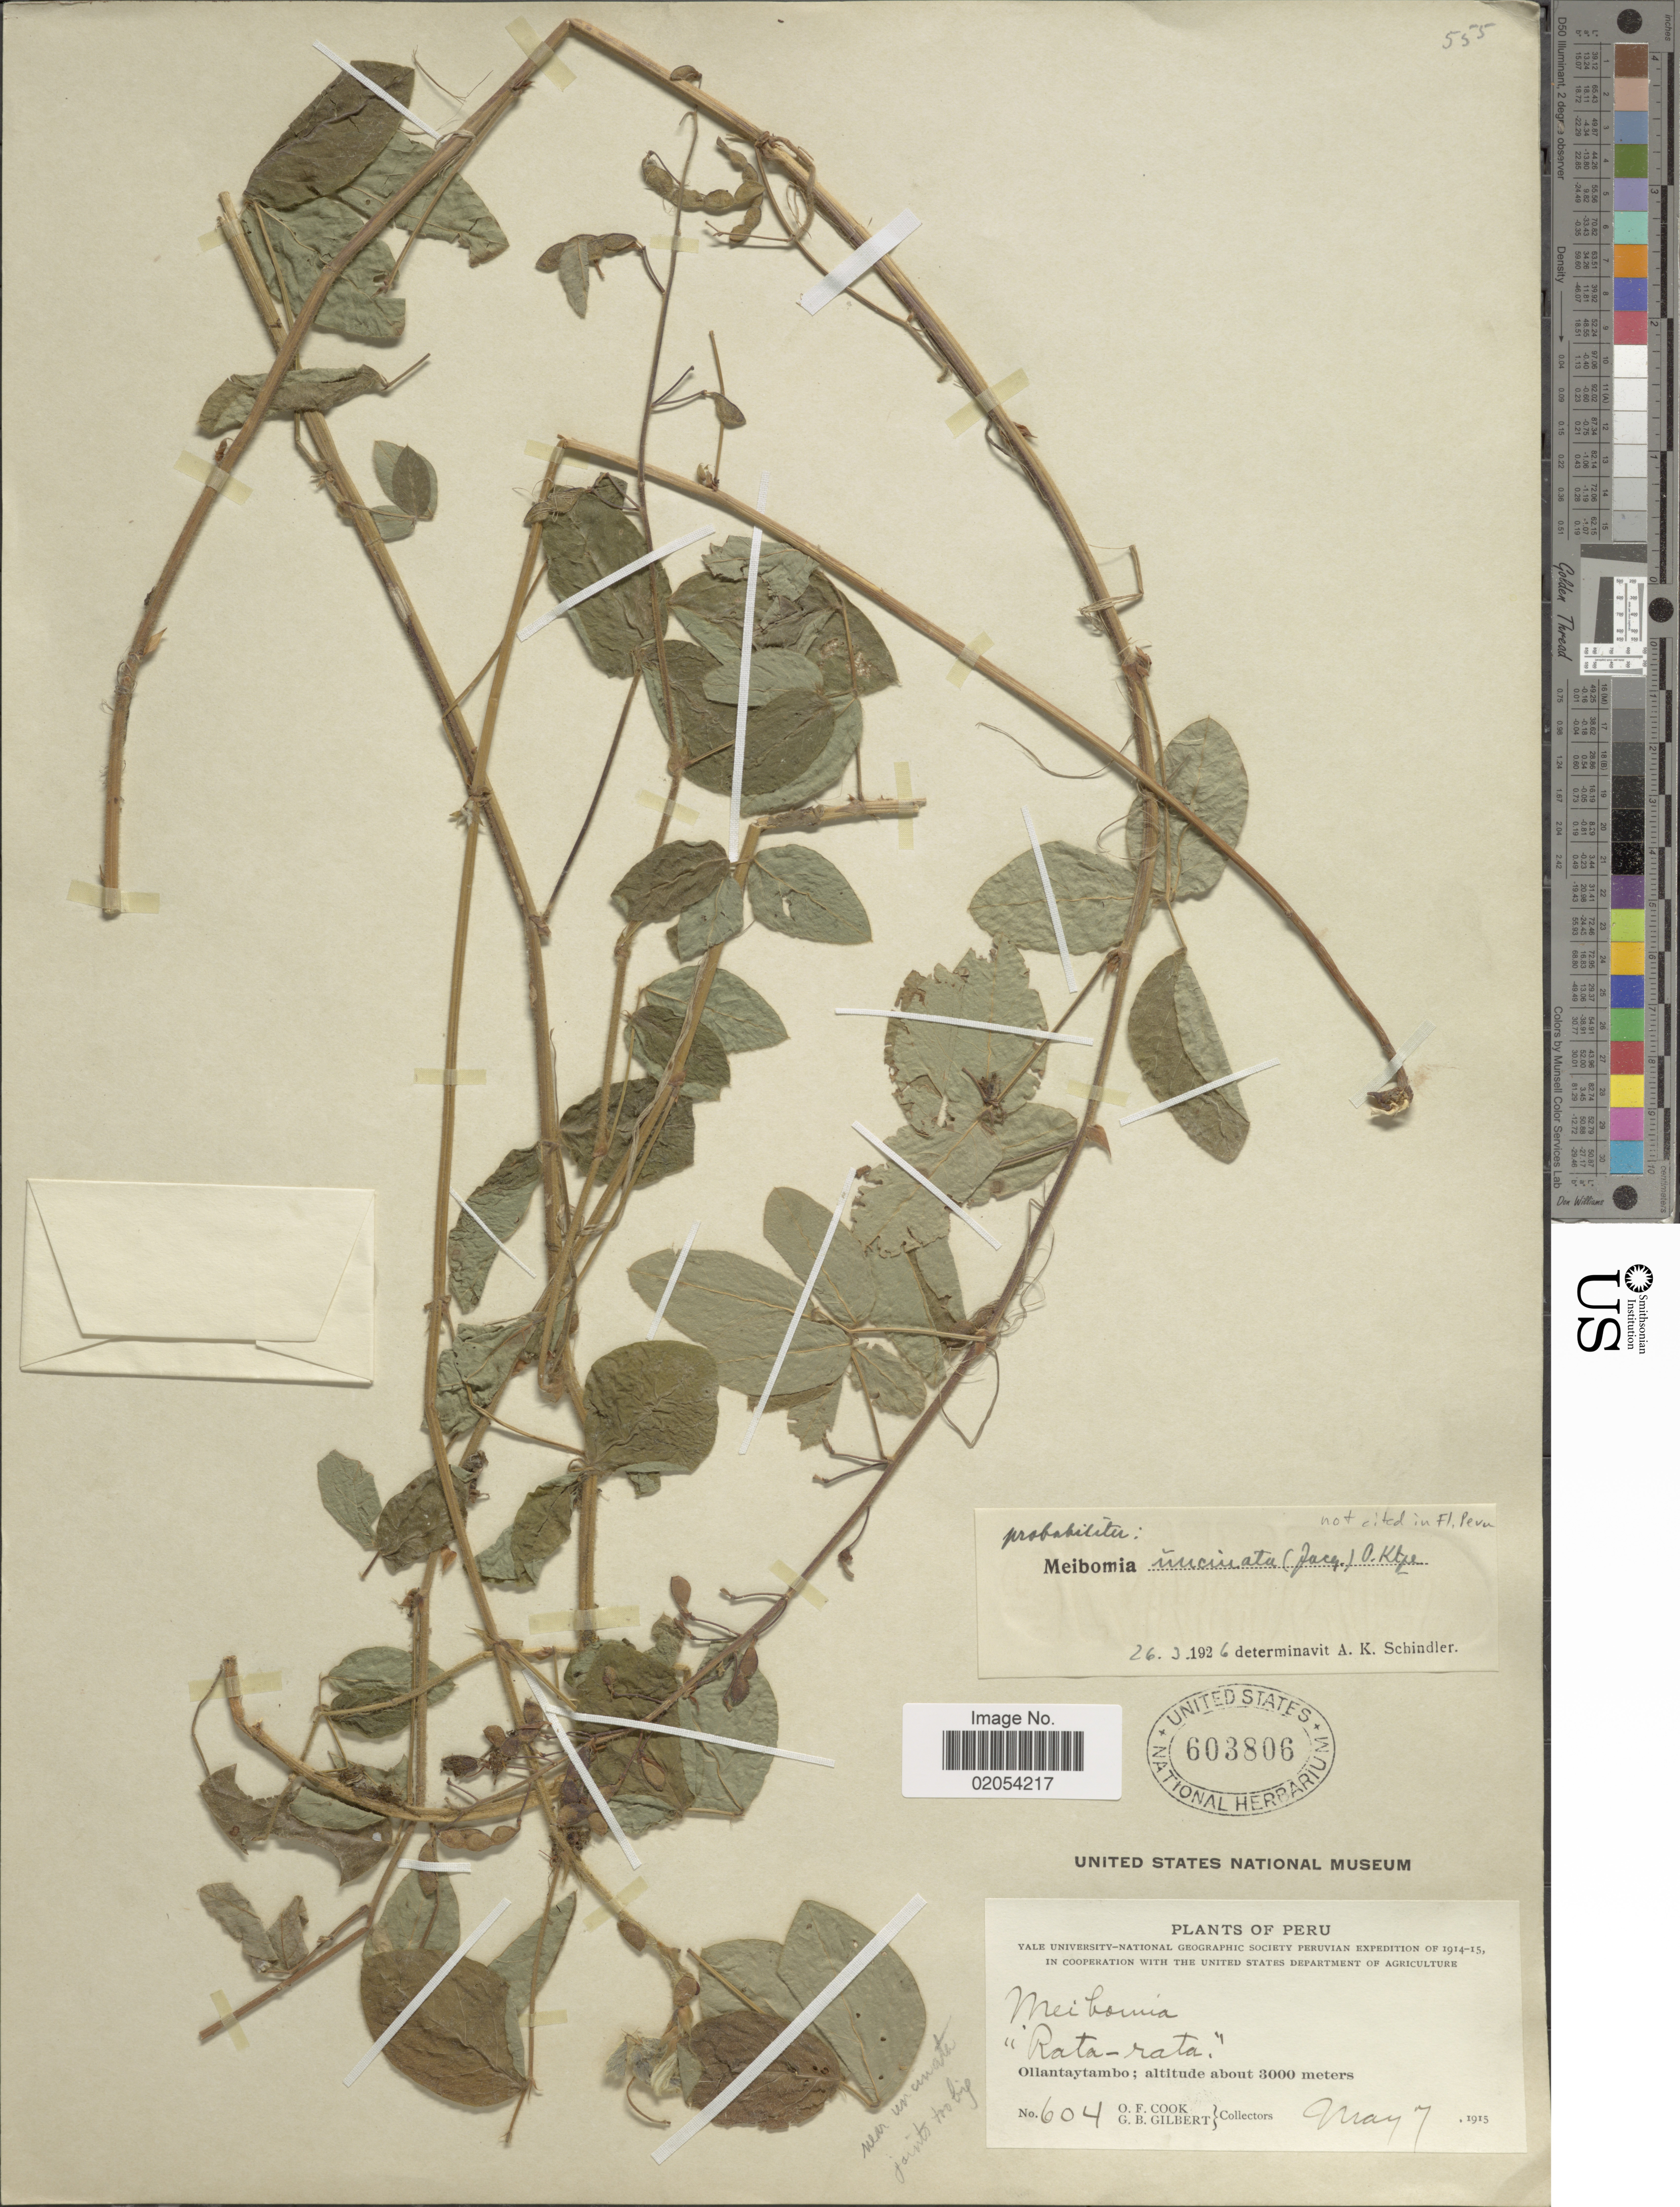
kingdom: Plantae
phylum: Tracheophyta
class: Magnoliopsida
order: Fabales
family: Fabaceae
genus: Desmodium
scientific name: Desmodium uncinatum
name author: (Jacq.) DC.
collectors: O. F. Cook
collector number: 604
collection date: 1915-05-07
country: Peru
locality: Ollantaytambo.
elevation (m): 3000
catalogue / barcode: US 603806